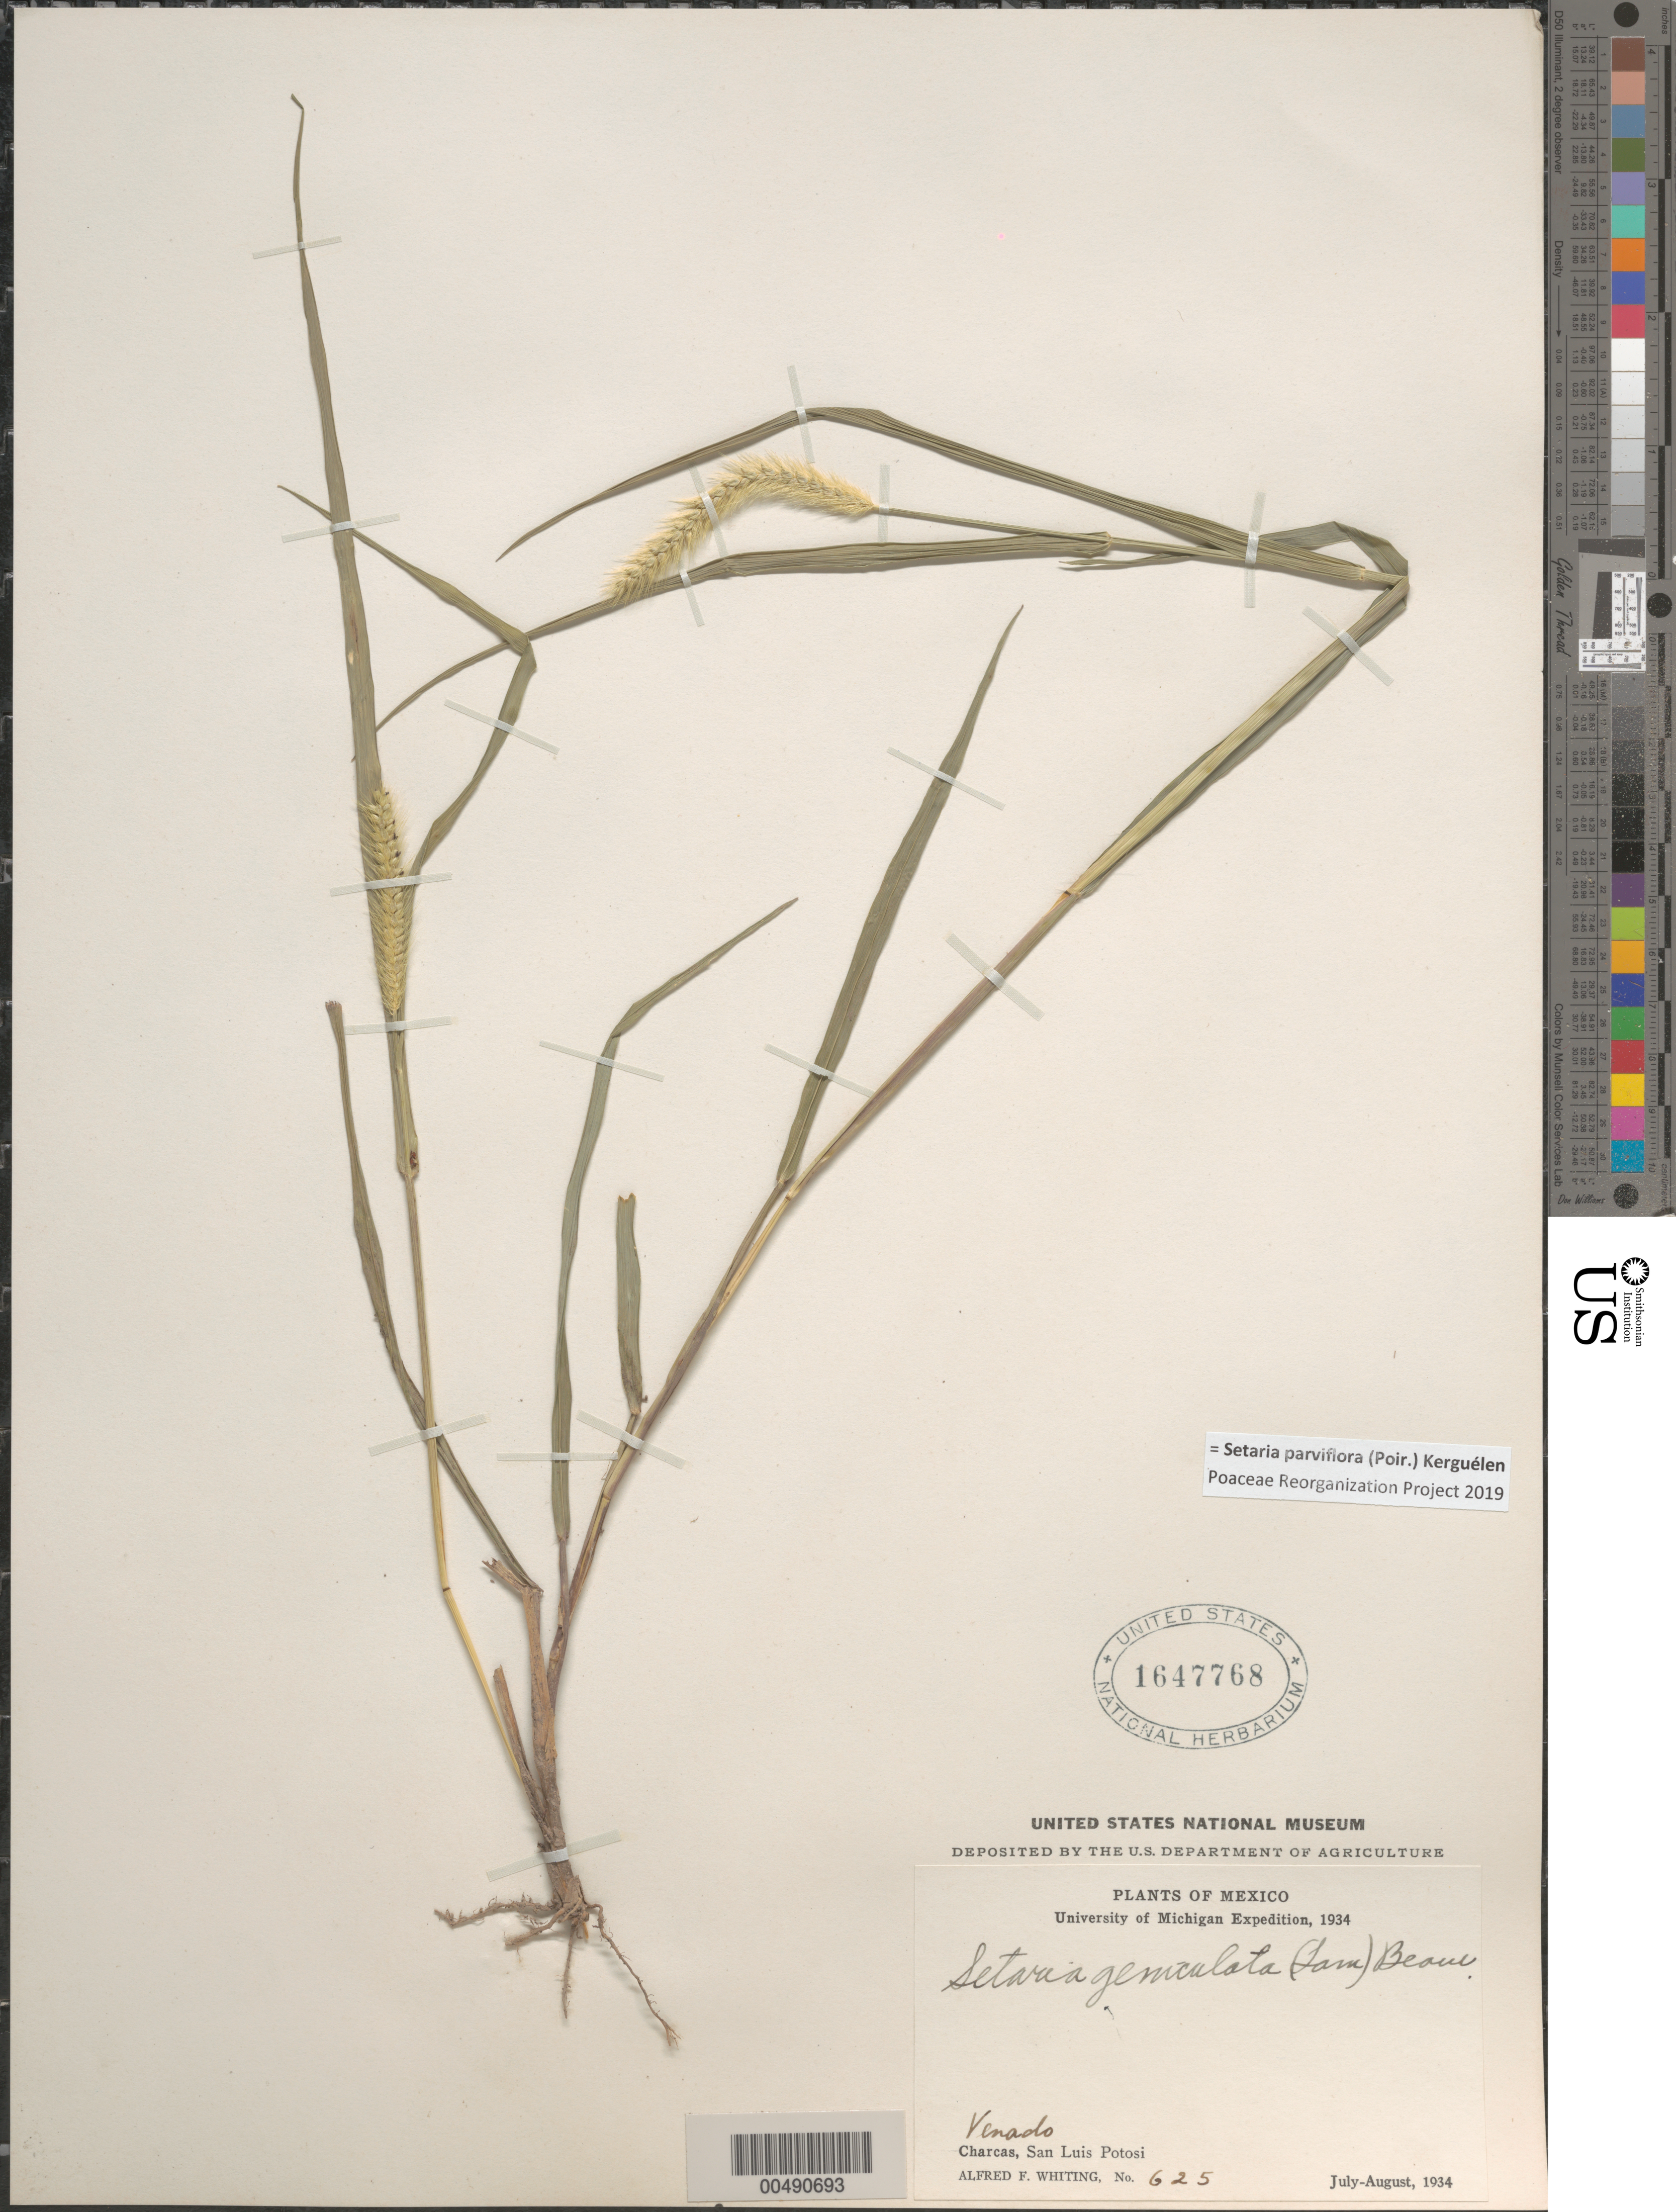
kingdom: Plantae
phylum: Tracheophyta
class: Liliopsida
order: Poales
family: Poaceae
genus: Setaria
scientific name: Setaria parviflora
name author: (Poir.) Kerguélen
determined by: Poaceae Reorganization Project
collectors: A. F. Whiting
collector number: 625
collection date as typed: Jul 1934 to Aug 1934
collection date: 1934-07/1934-08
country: Mexico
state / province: San Luis Potosi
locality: Charcas, Venado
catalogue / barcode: US 1647768